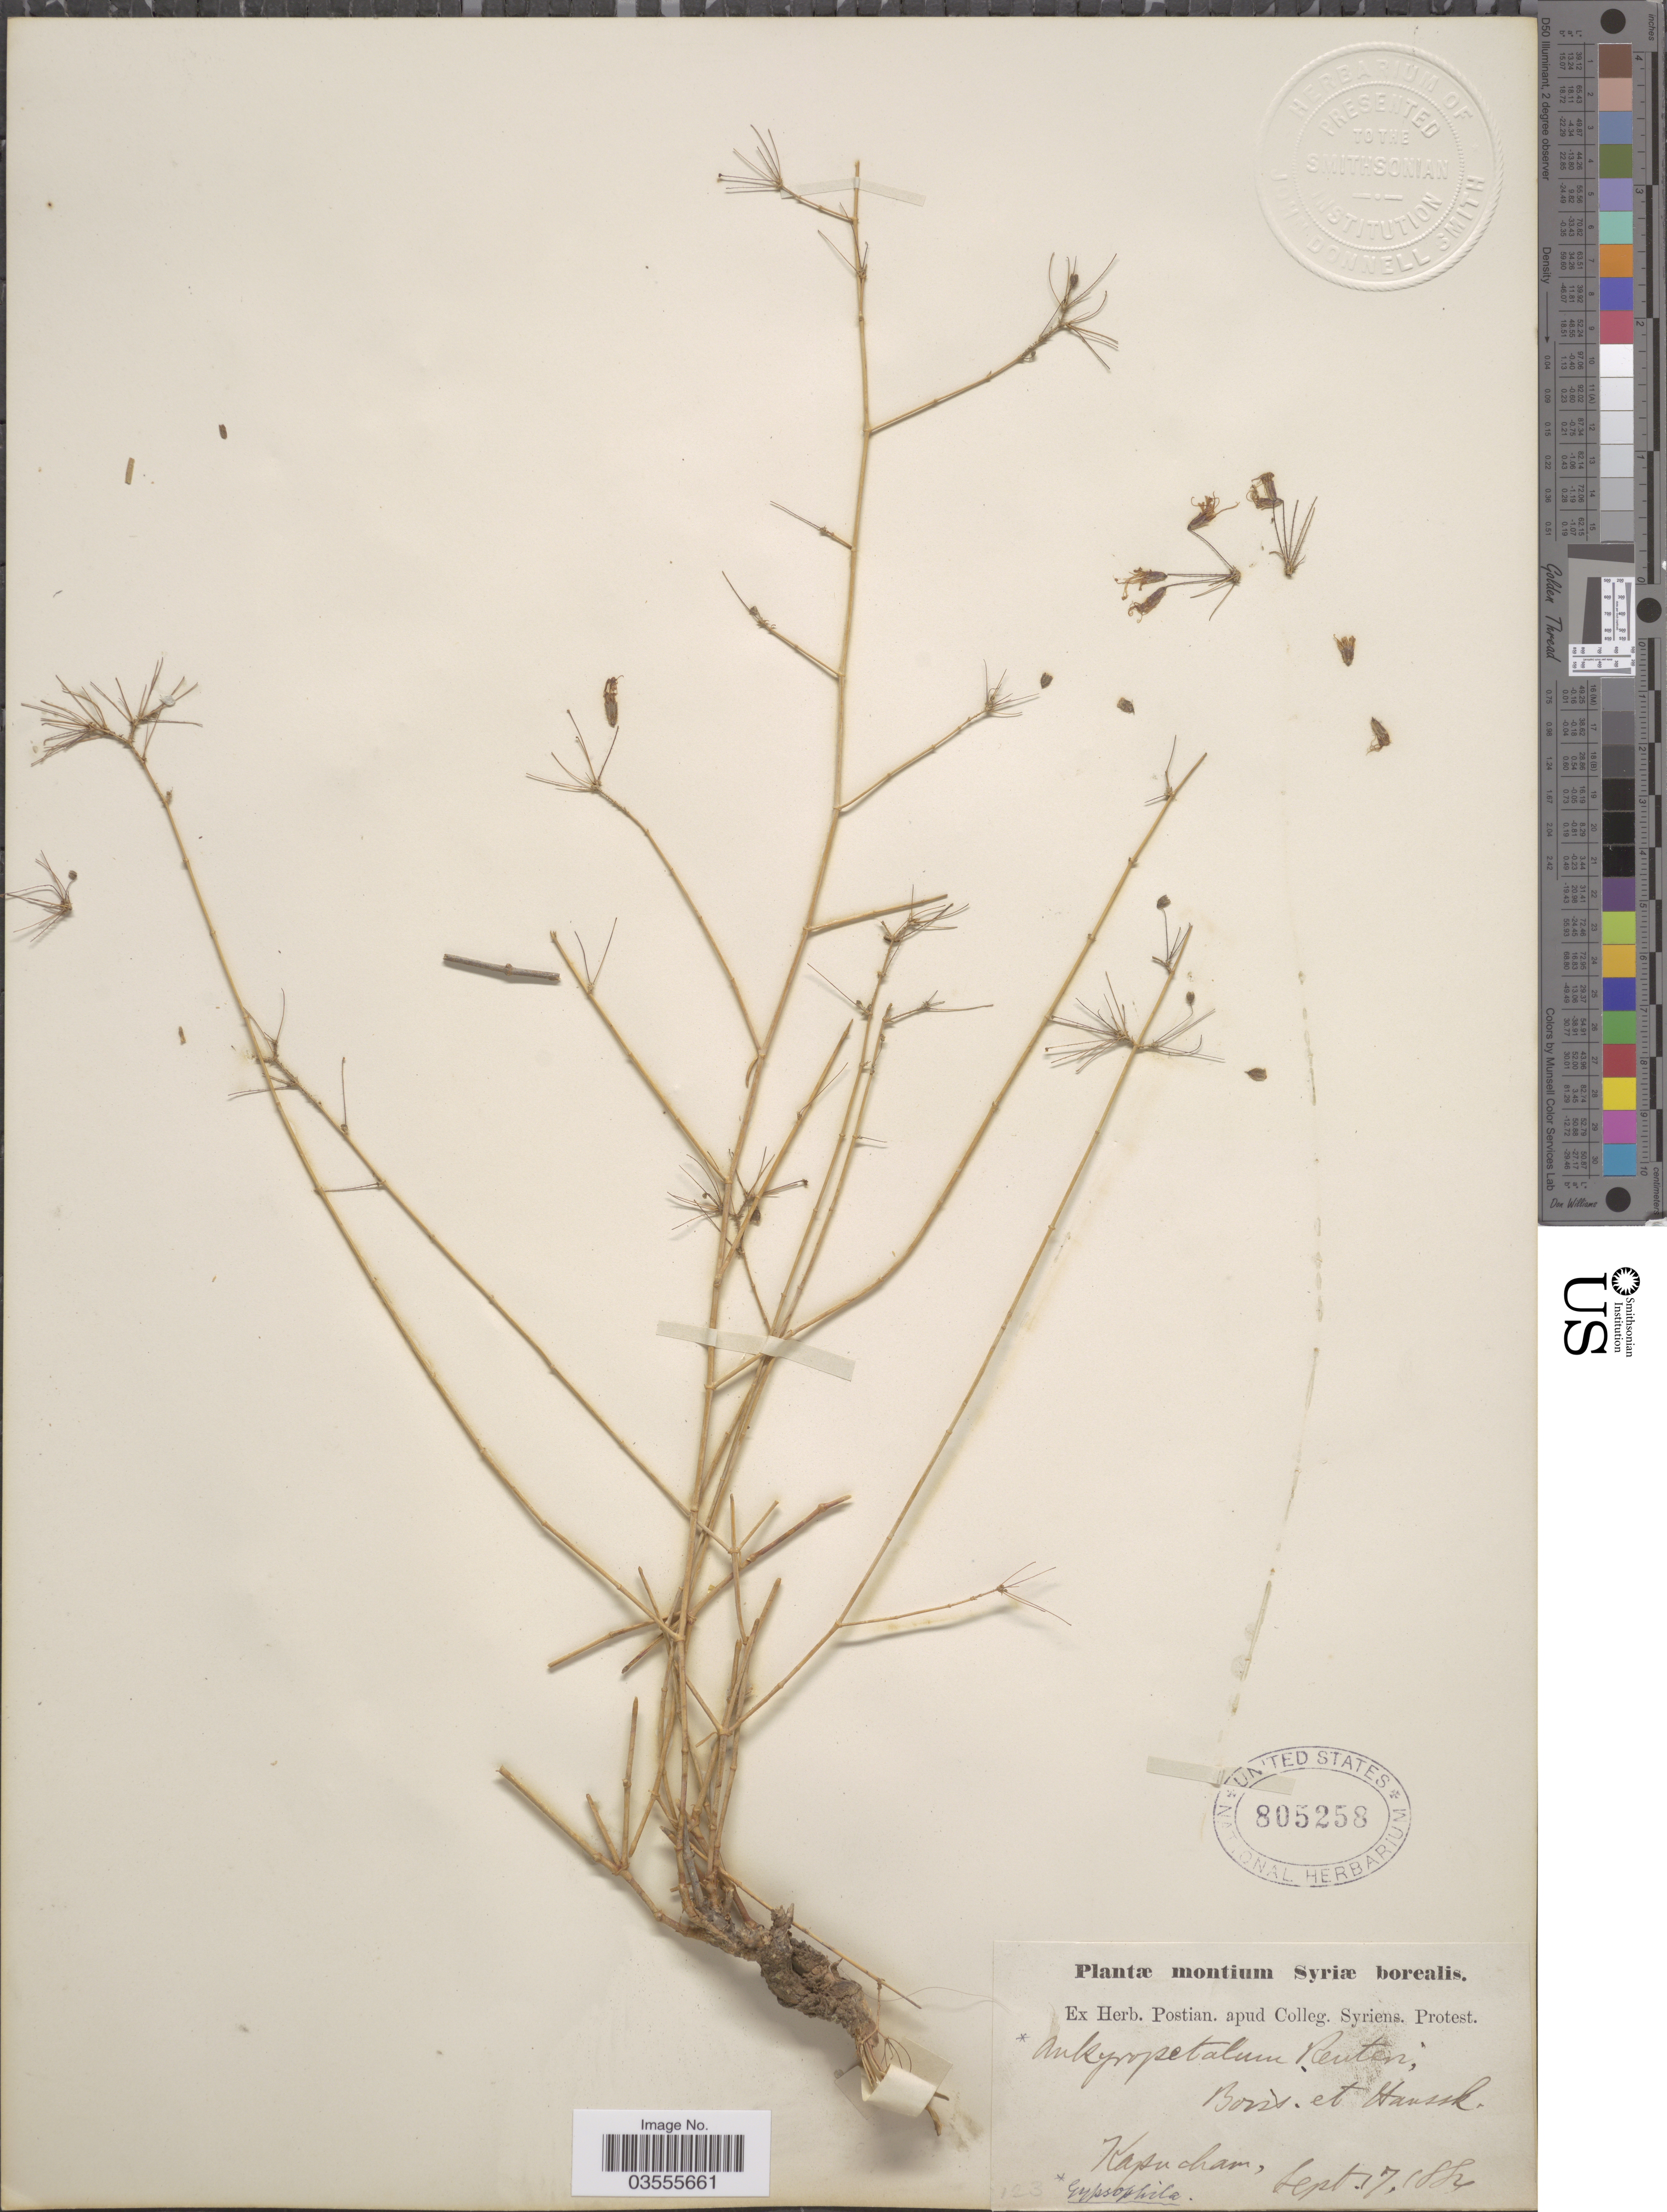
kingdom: Plantae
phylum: Tracheophyta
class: Magnoliopsida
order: Caryophyllales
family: Caryophyllaceae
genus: Gypsophila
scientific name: Gypsophila reuteri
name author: (Boiss. & Hausskn.) F.N. Williams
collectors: ex herb. Postian. apud Colleg. Syriens. Protest. USE "Fannie P. A. Shepard" (10308853) AS PRIMARY COLLECTOR INSTEAD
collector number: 123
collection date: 1884-09-17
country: Syria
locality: Montium Syriæ borealis. Kapucham [interpreted].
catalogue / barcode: US 805258